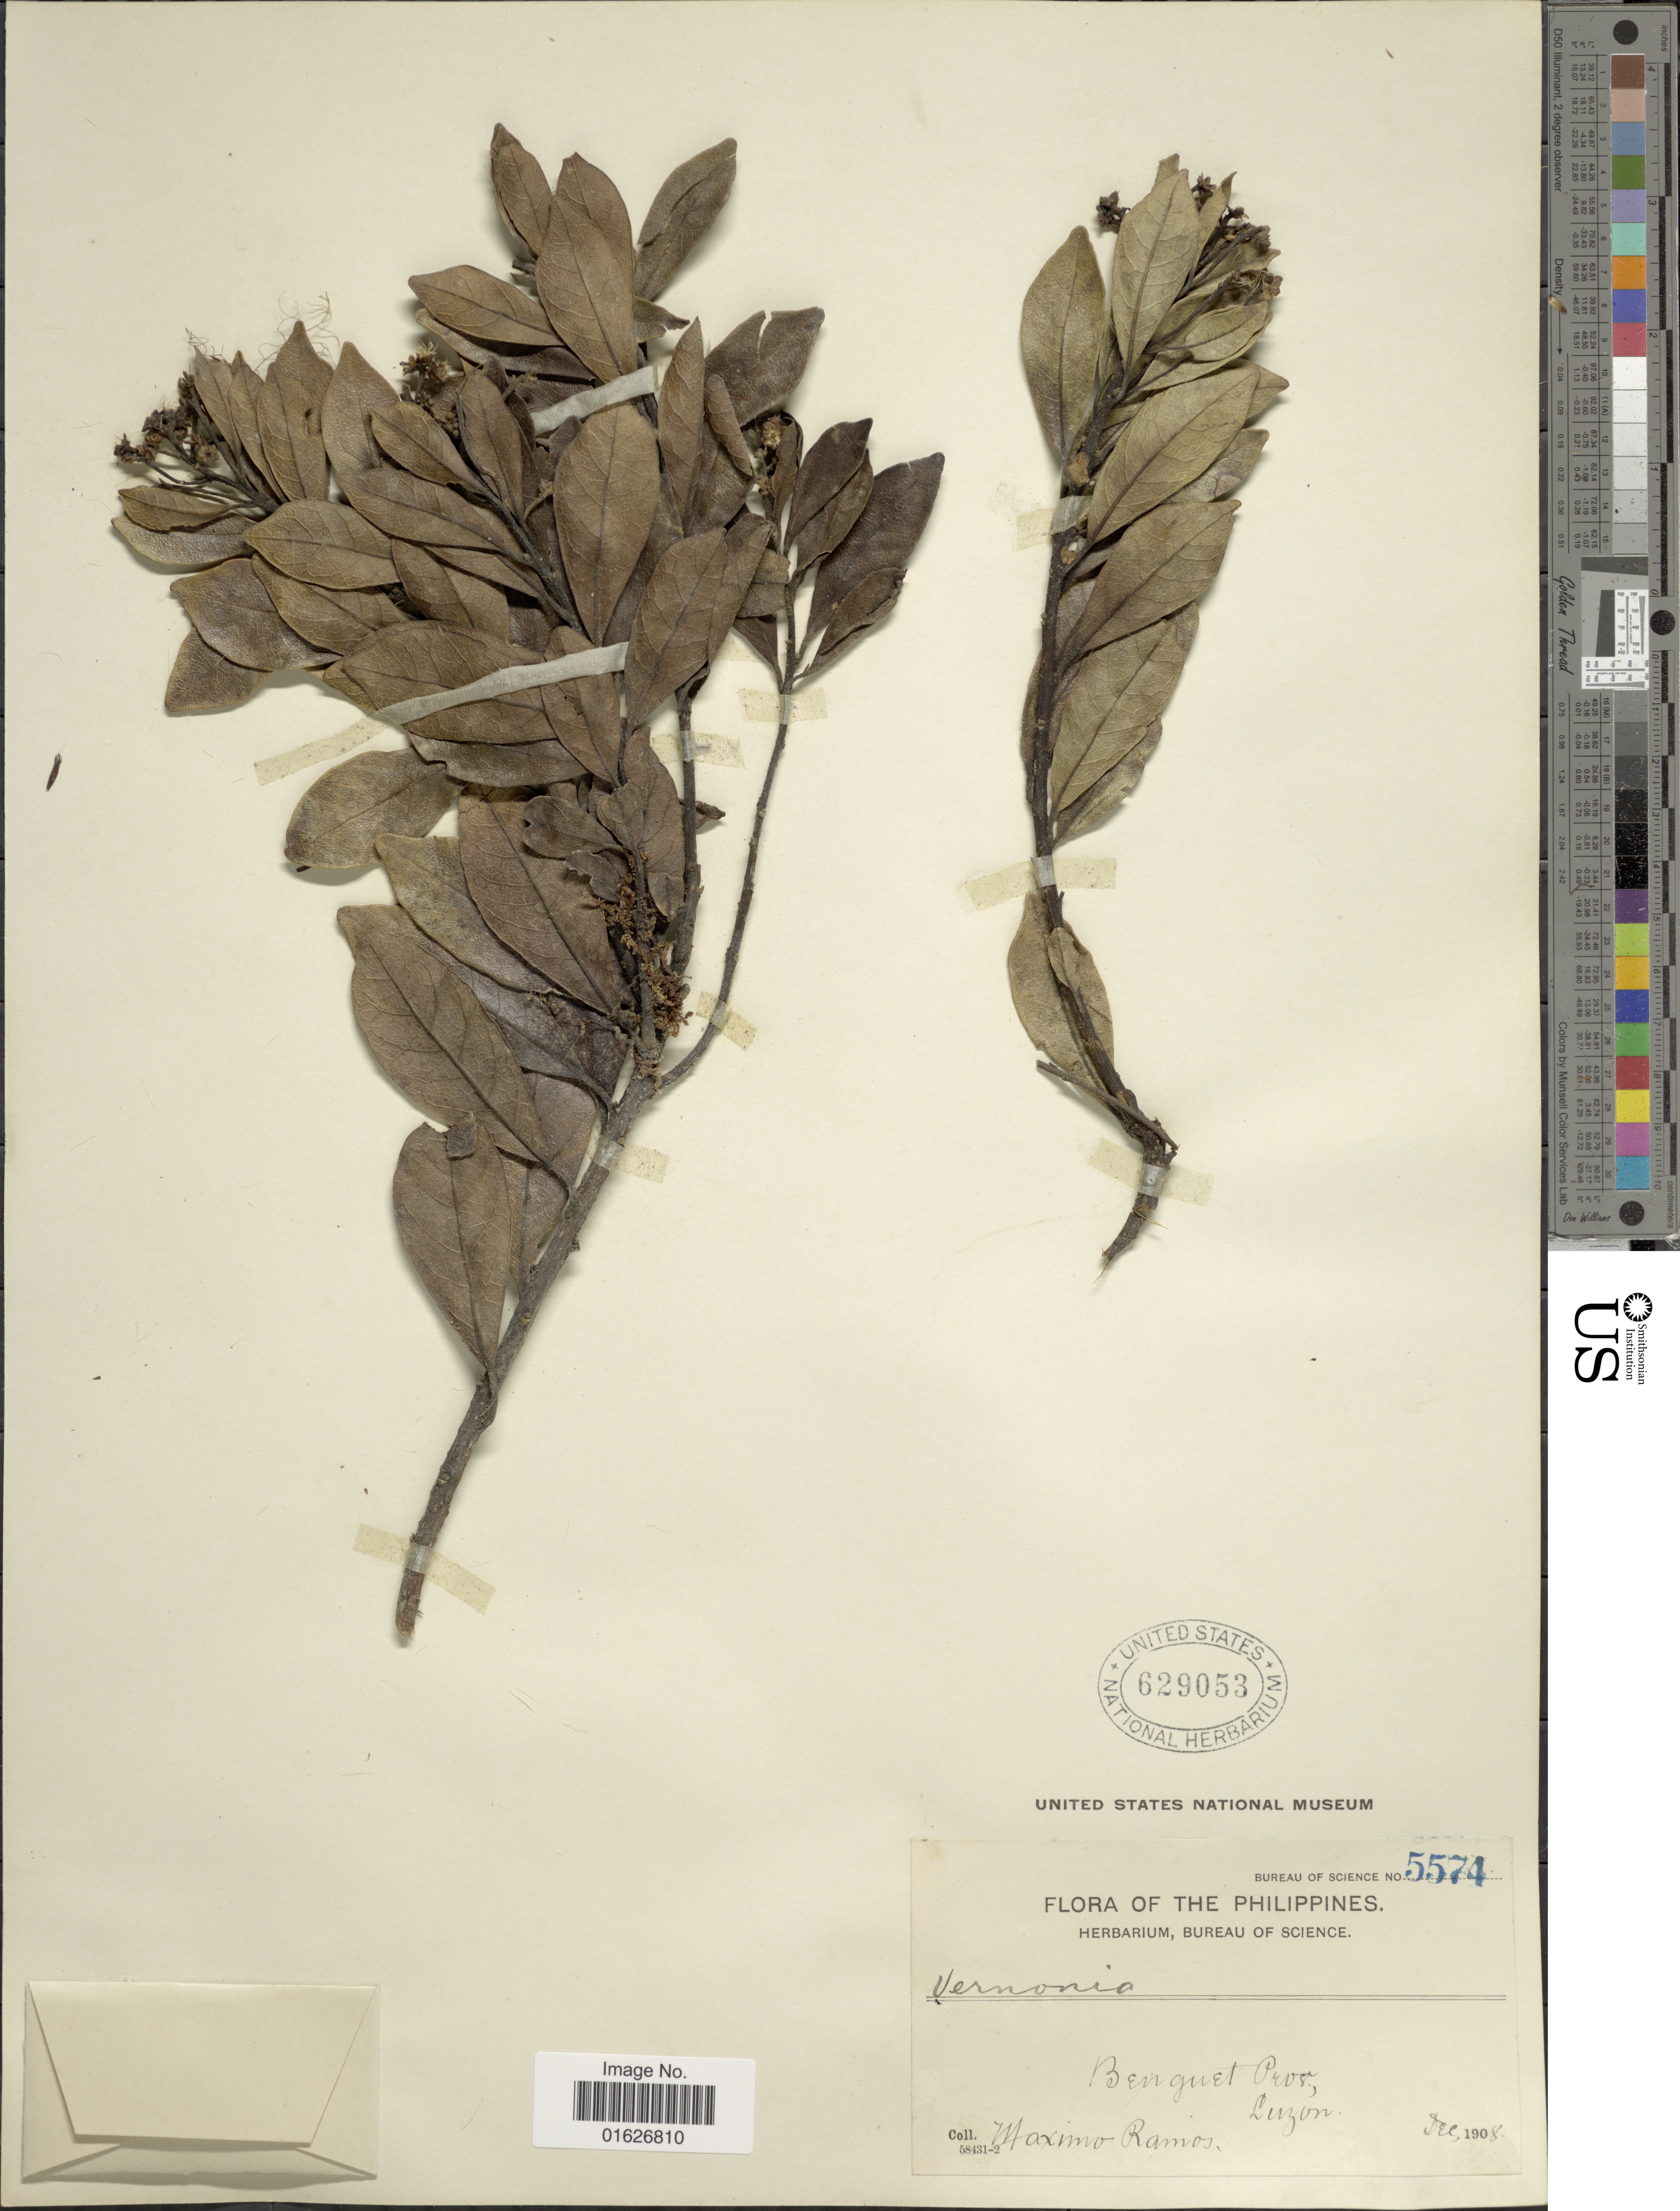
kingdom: Plantae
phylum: Tracheophyta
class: Magnoliopsida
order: Asterales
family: Asteraceae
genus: Strobocalyx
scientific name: Strobocalyx arborea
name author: (Buch.-Ham.) Sch. Bip.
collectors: M. Ramos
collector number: Bureau of Science 5574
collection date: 1908-12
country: Philippines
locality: Benquuet Prov. Luzon.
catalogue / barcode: US 629053